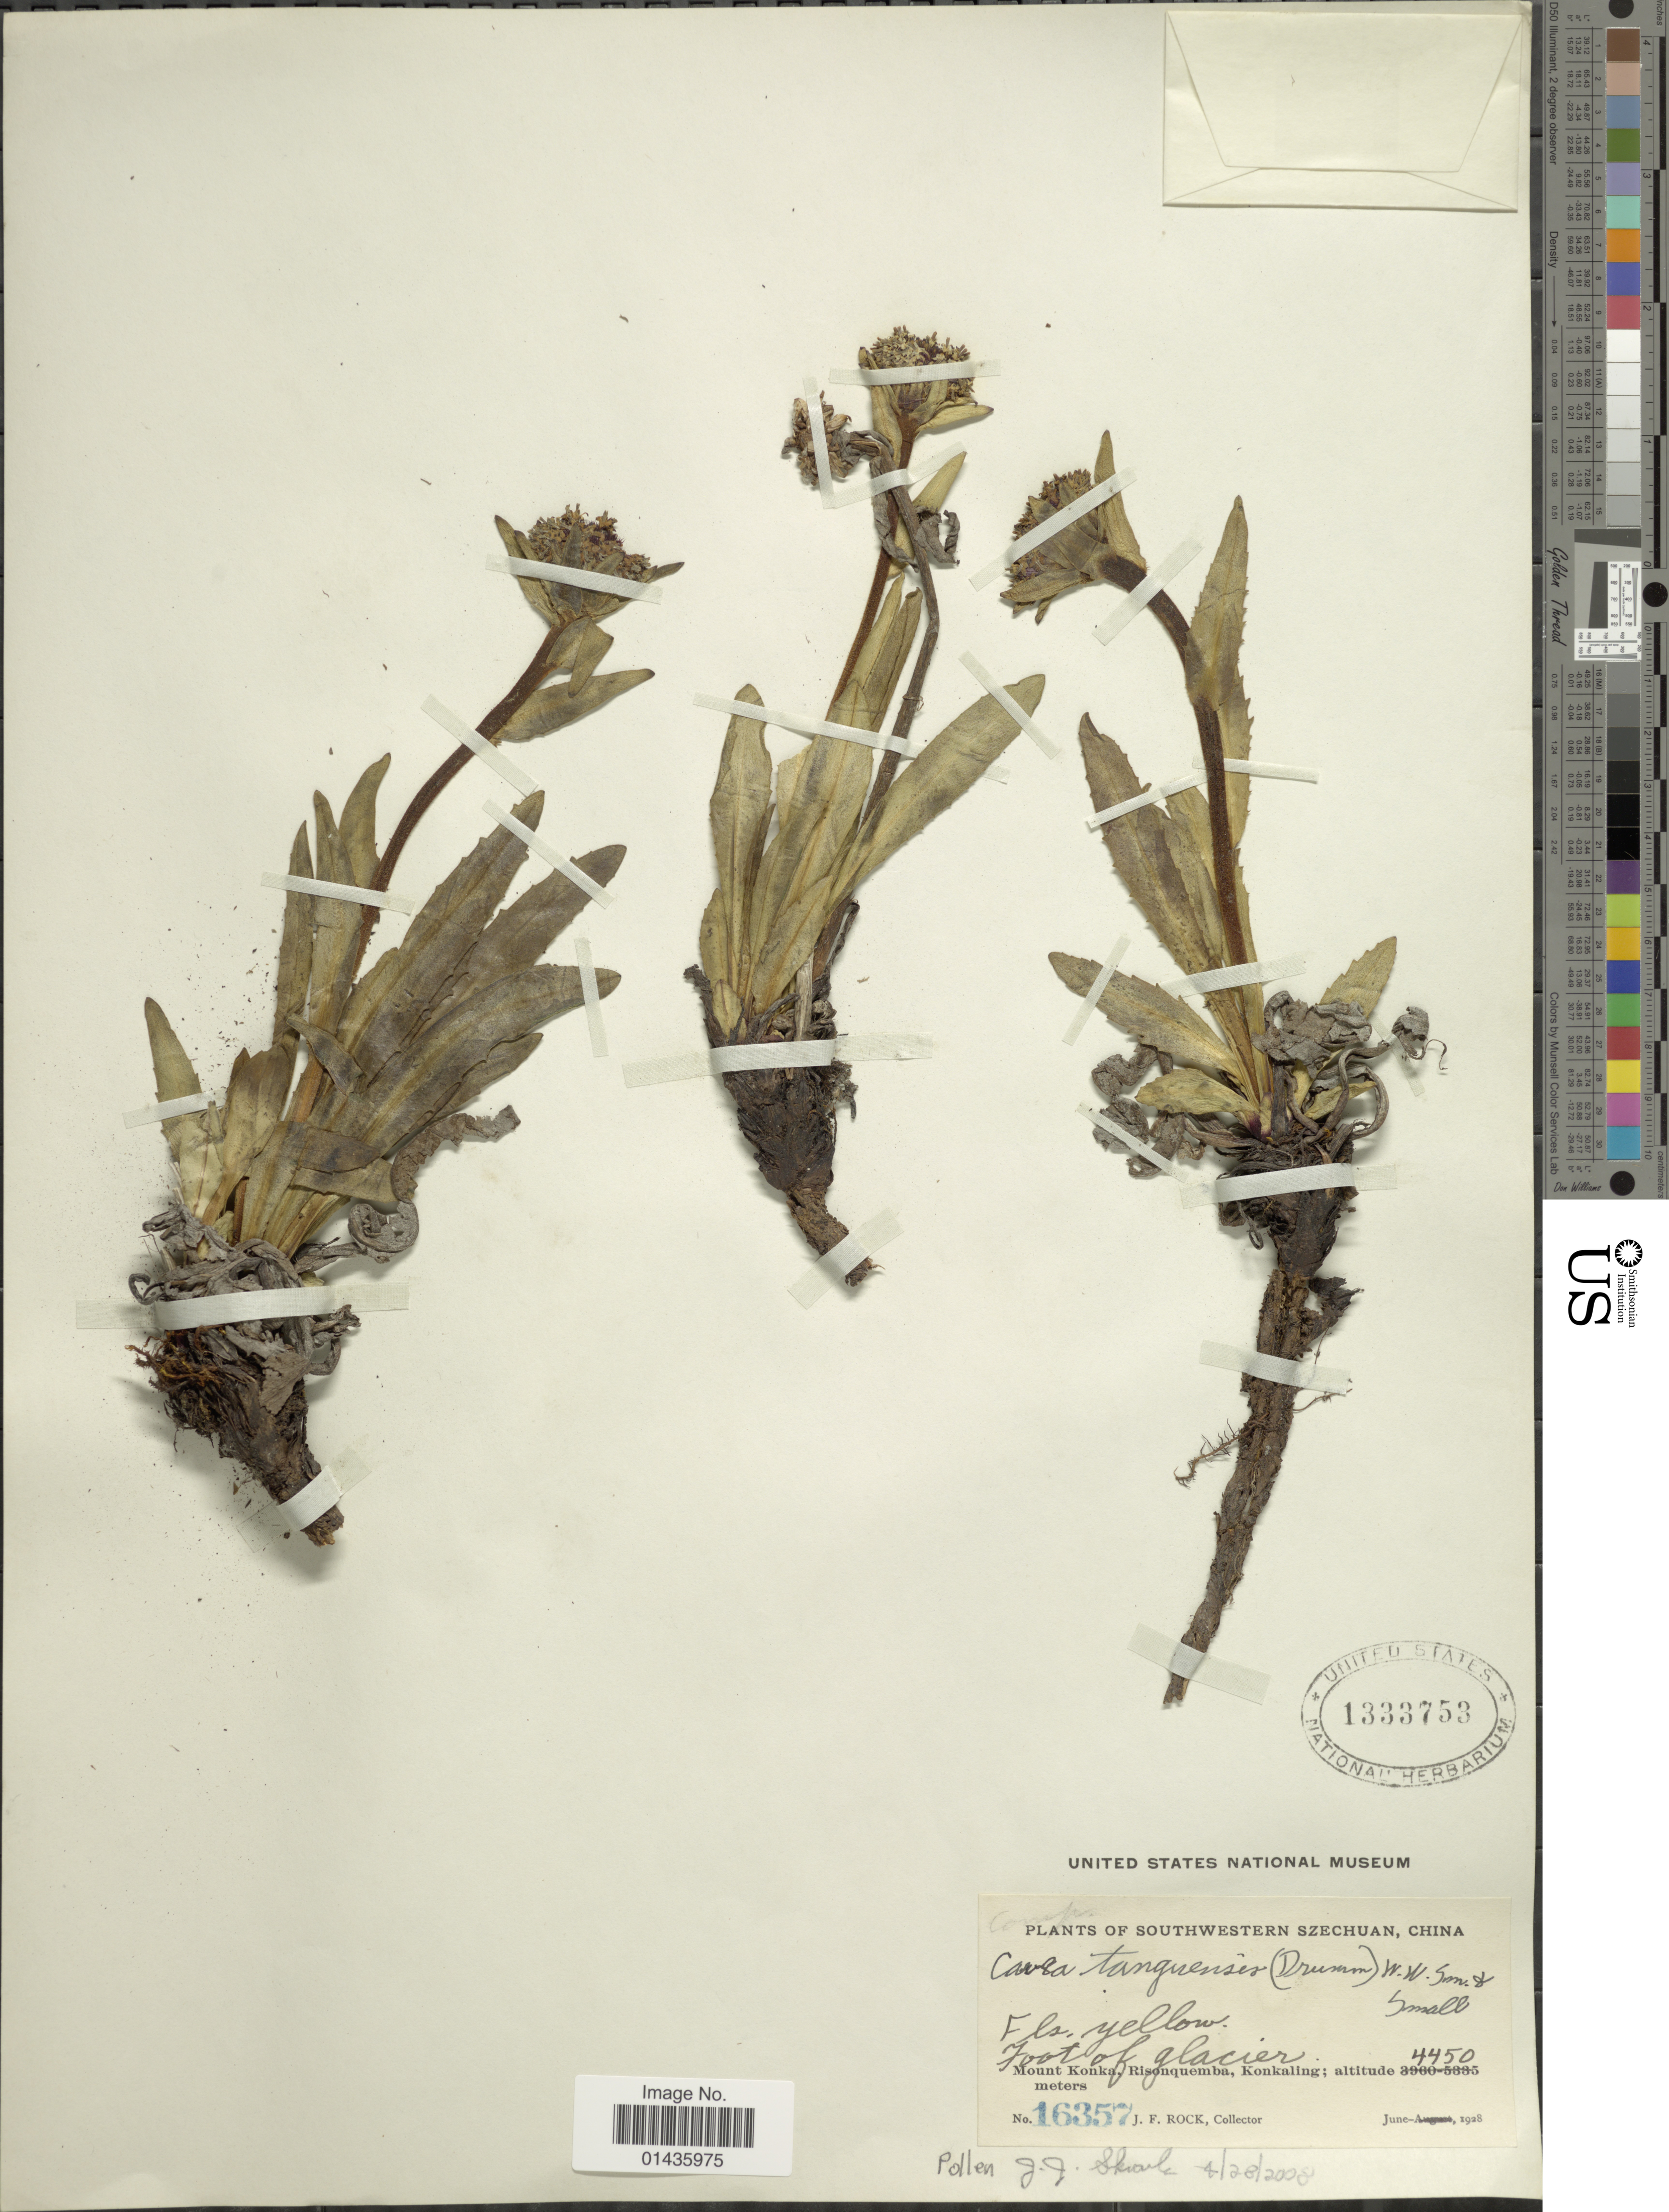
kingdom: Plantae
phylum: Tracheophyta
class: Magnoliopsida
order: Asterales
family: Asteraceae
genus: Cavea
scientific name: Cavea tanguensis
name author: (J.R. Drumm) W.W. Sm. & J. Small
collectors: J. Rock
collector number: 16357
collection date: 1928-06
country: China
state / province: Sichuan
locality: Southwestern Szechwan, Mount Konka, Risonquemba, Konkaling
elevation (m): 4450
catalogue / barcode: US 1333753